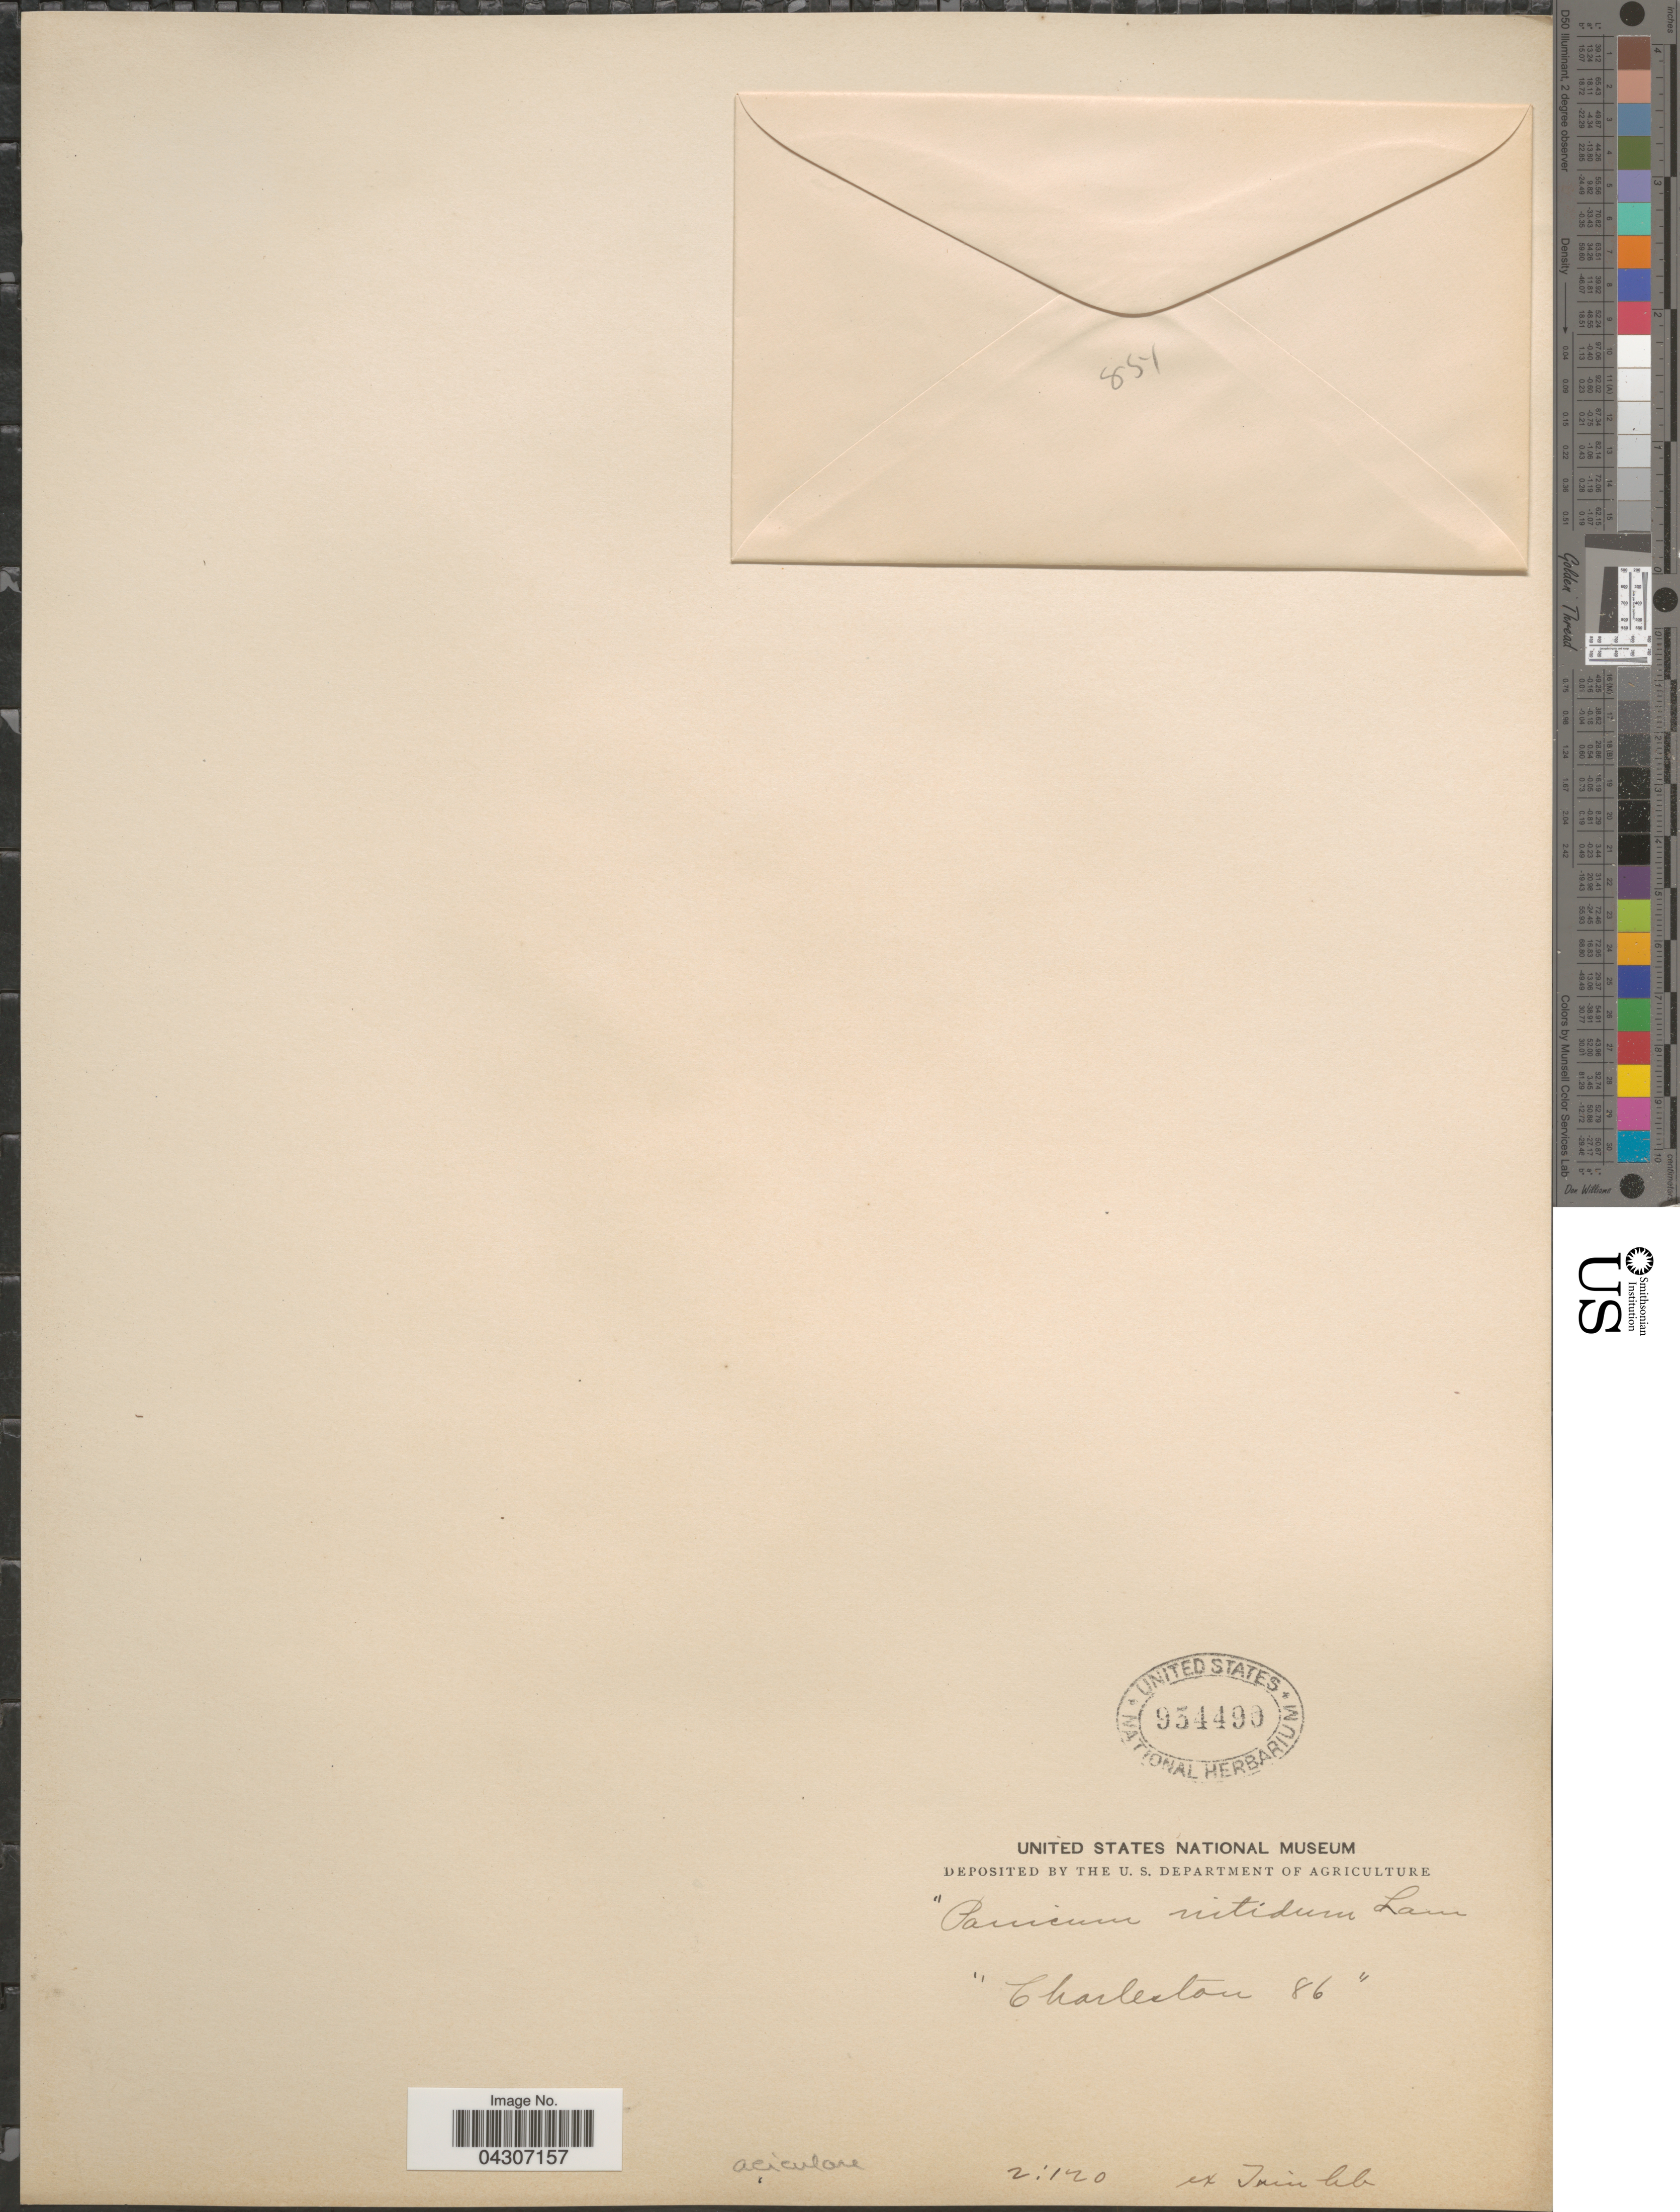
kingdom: Plantae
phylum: Tracheophyta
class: Liliopsida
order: Poales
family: Poaceae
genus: Dichanthelium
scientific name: Dichanthelium aciculare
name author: (Desv. ex Poir.) Gould & C.A. Clark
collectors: ex herb. Trinius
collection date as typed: Transcribed d/m/y: //86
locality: Charleston.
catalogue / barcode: US 954490